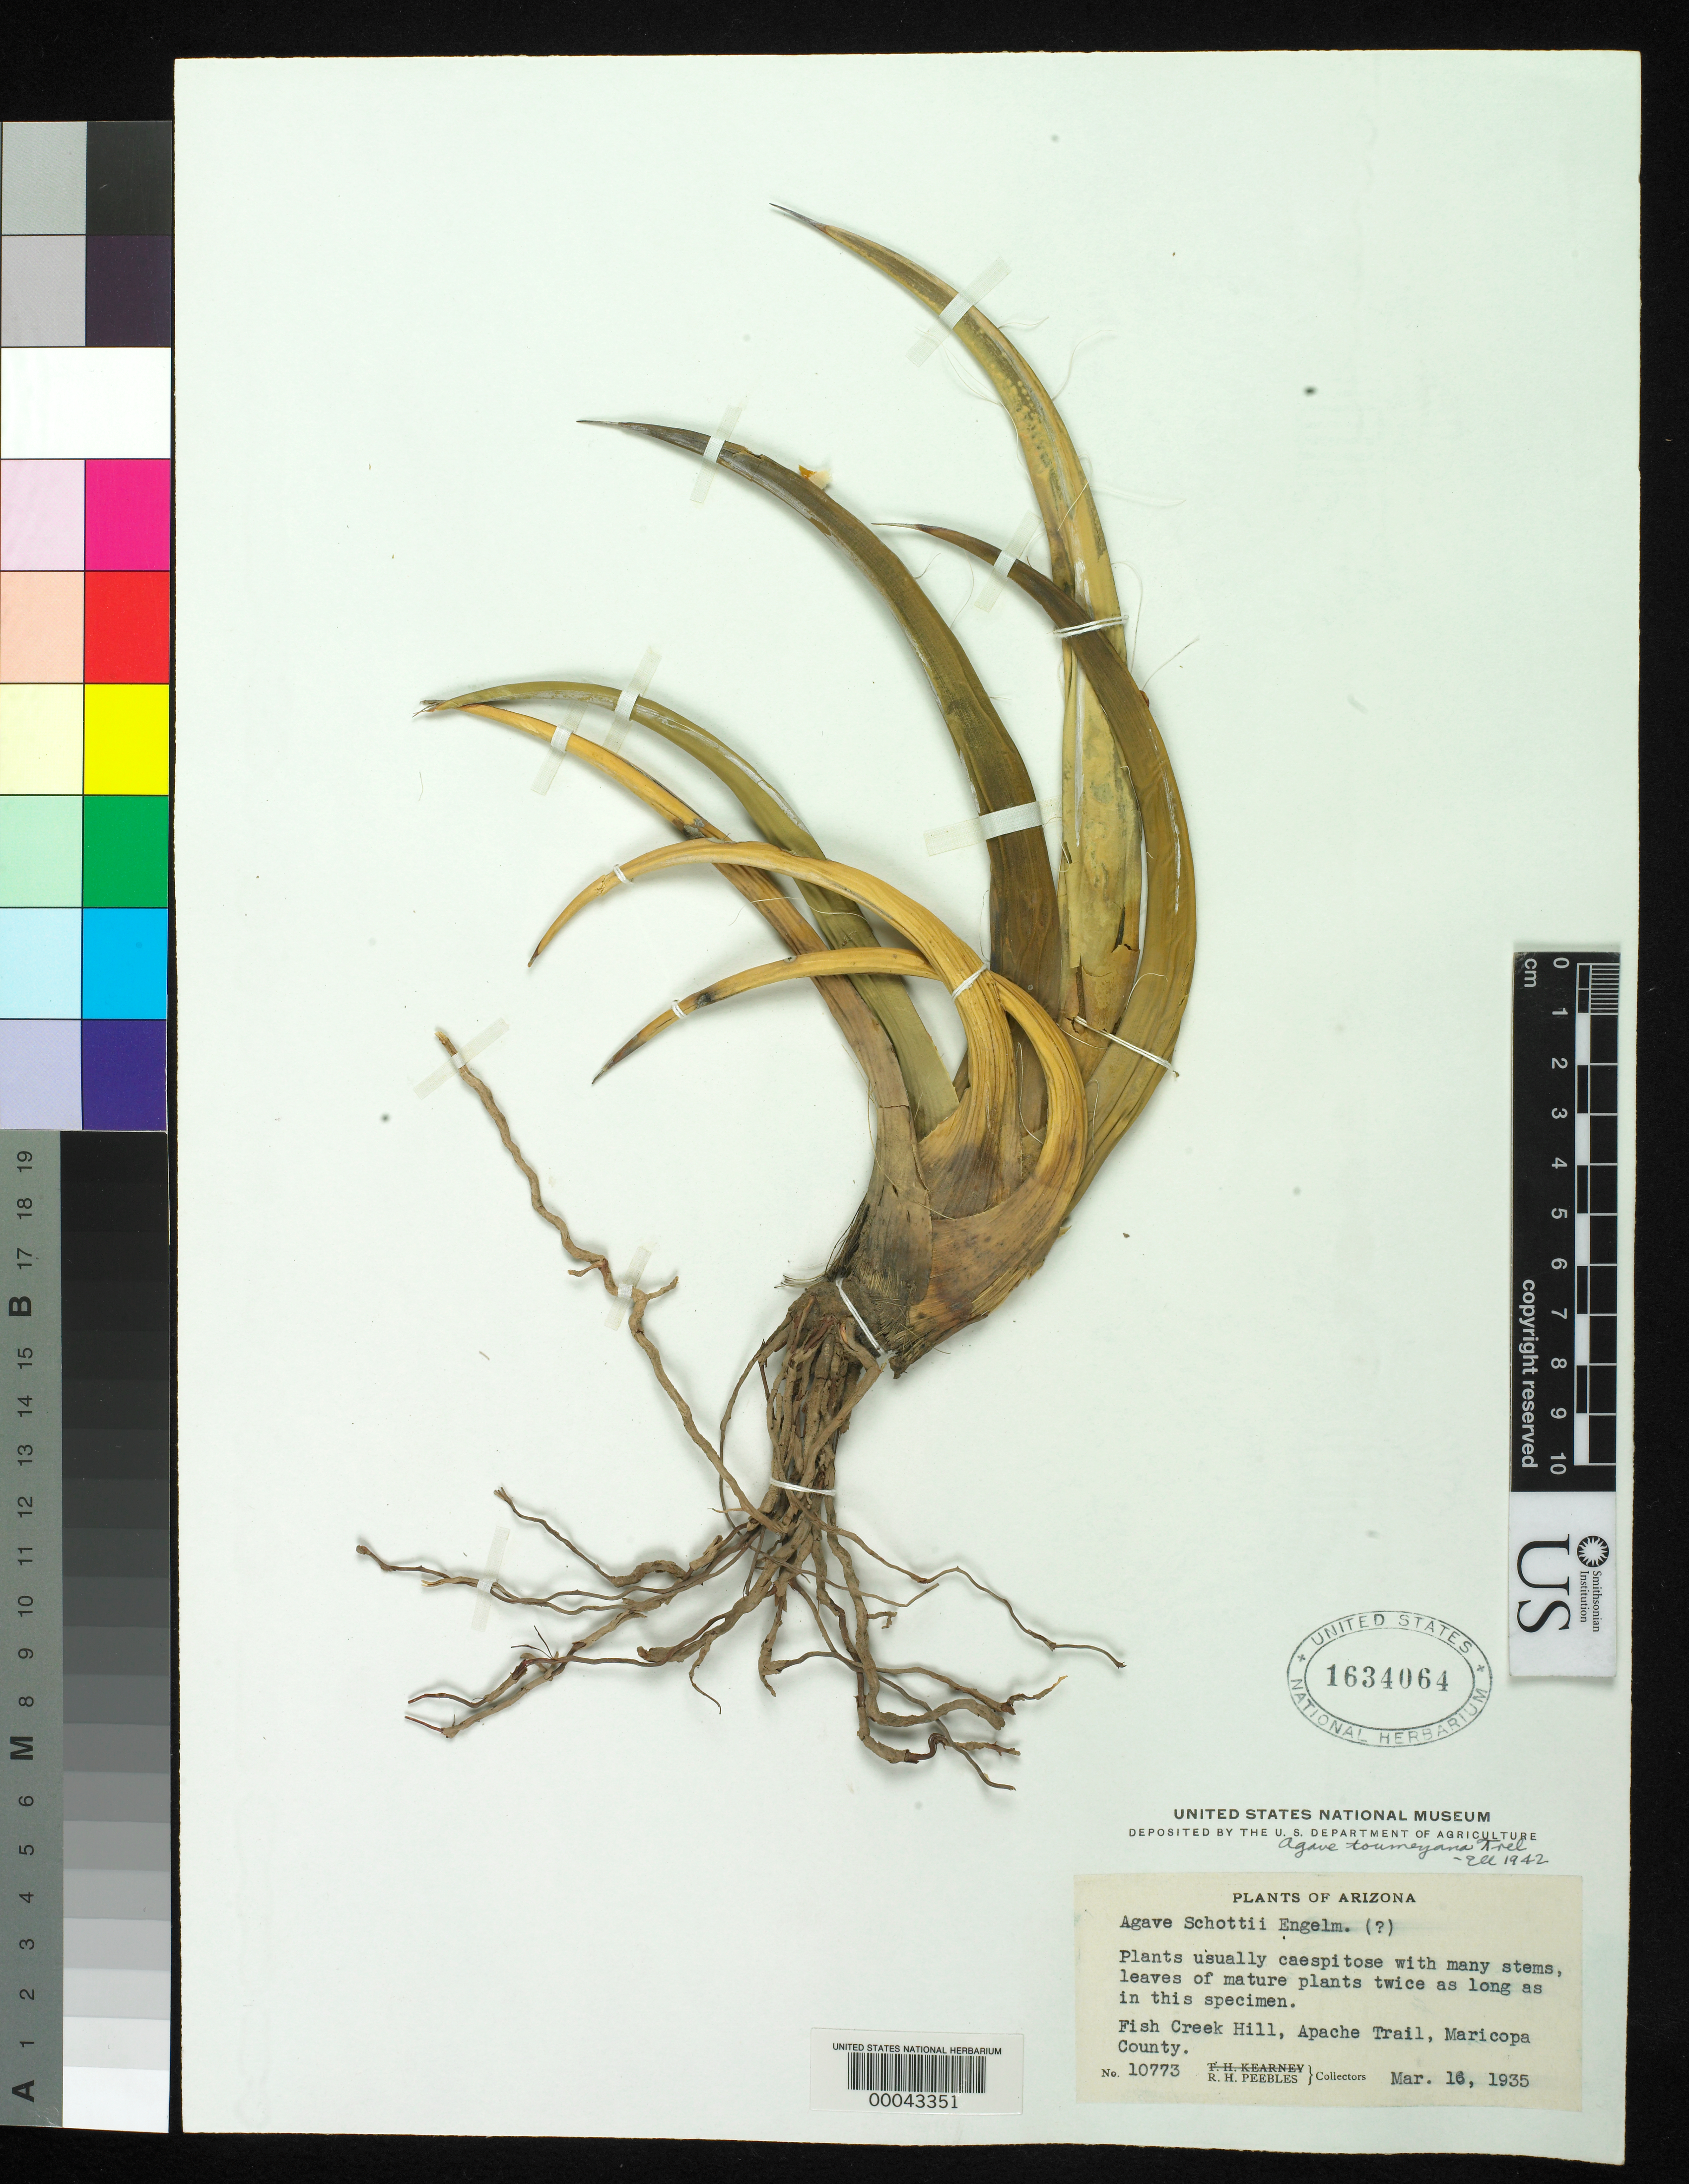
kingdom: Plantae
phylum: Tracheophyta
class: Liliopsida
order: Asparagales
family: Asparagaceae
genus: Agave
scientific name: Agave toumeyana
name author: Trel.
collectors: R. H. Peebles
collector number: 10773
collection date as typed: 16 Mar 1935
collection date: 1935-03-16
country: United States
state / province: Arizona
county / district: Maricopa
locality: Fish creek hill, apache trail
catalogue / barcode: US 1634064